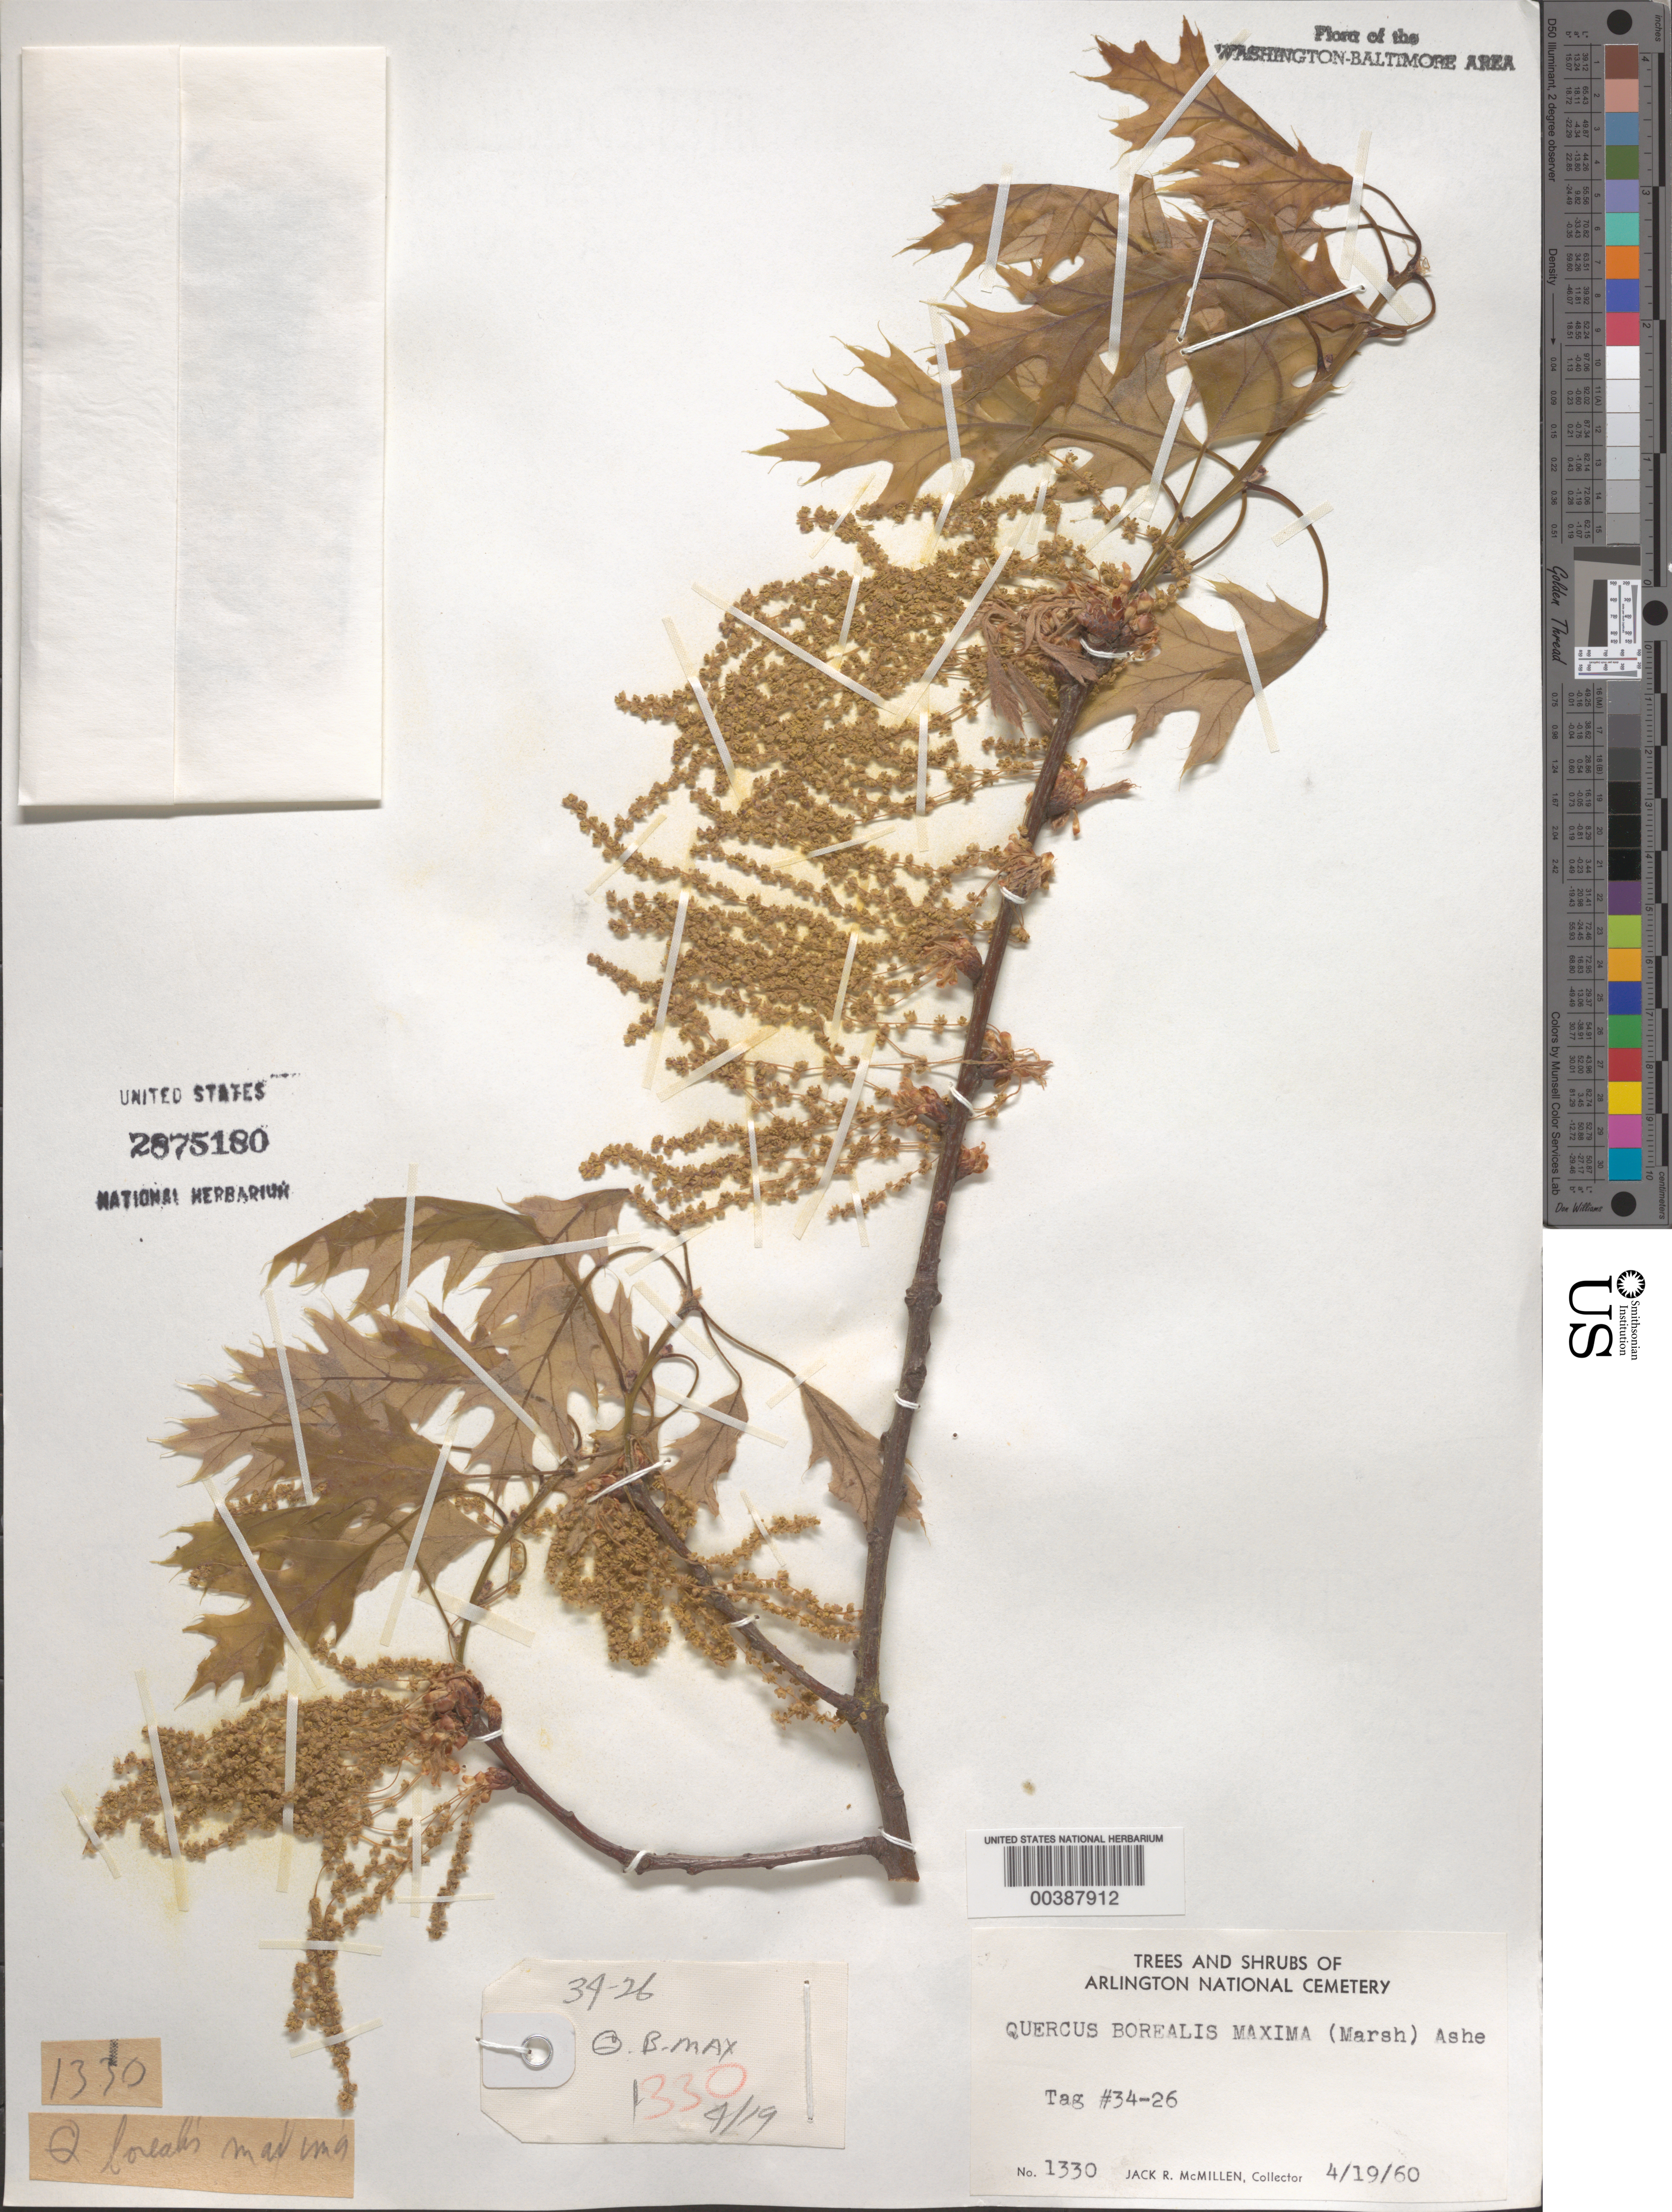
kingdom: Plantae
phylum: Tracheophyta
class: Magnoliopsida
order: Fagales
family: Fagaceae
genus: Quercus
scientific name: Quercus rubra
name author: L.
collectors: J. McMillen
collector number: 1330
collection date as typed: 19 Apr 1960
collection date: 1960-04-19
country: United States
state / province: Virginia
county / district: Arlington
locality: Arlington National Cemetery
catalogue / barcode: US 2875180